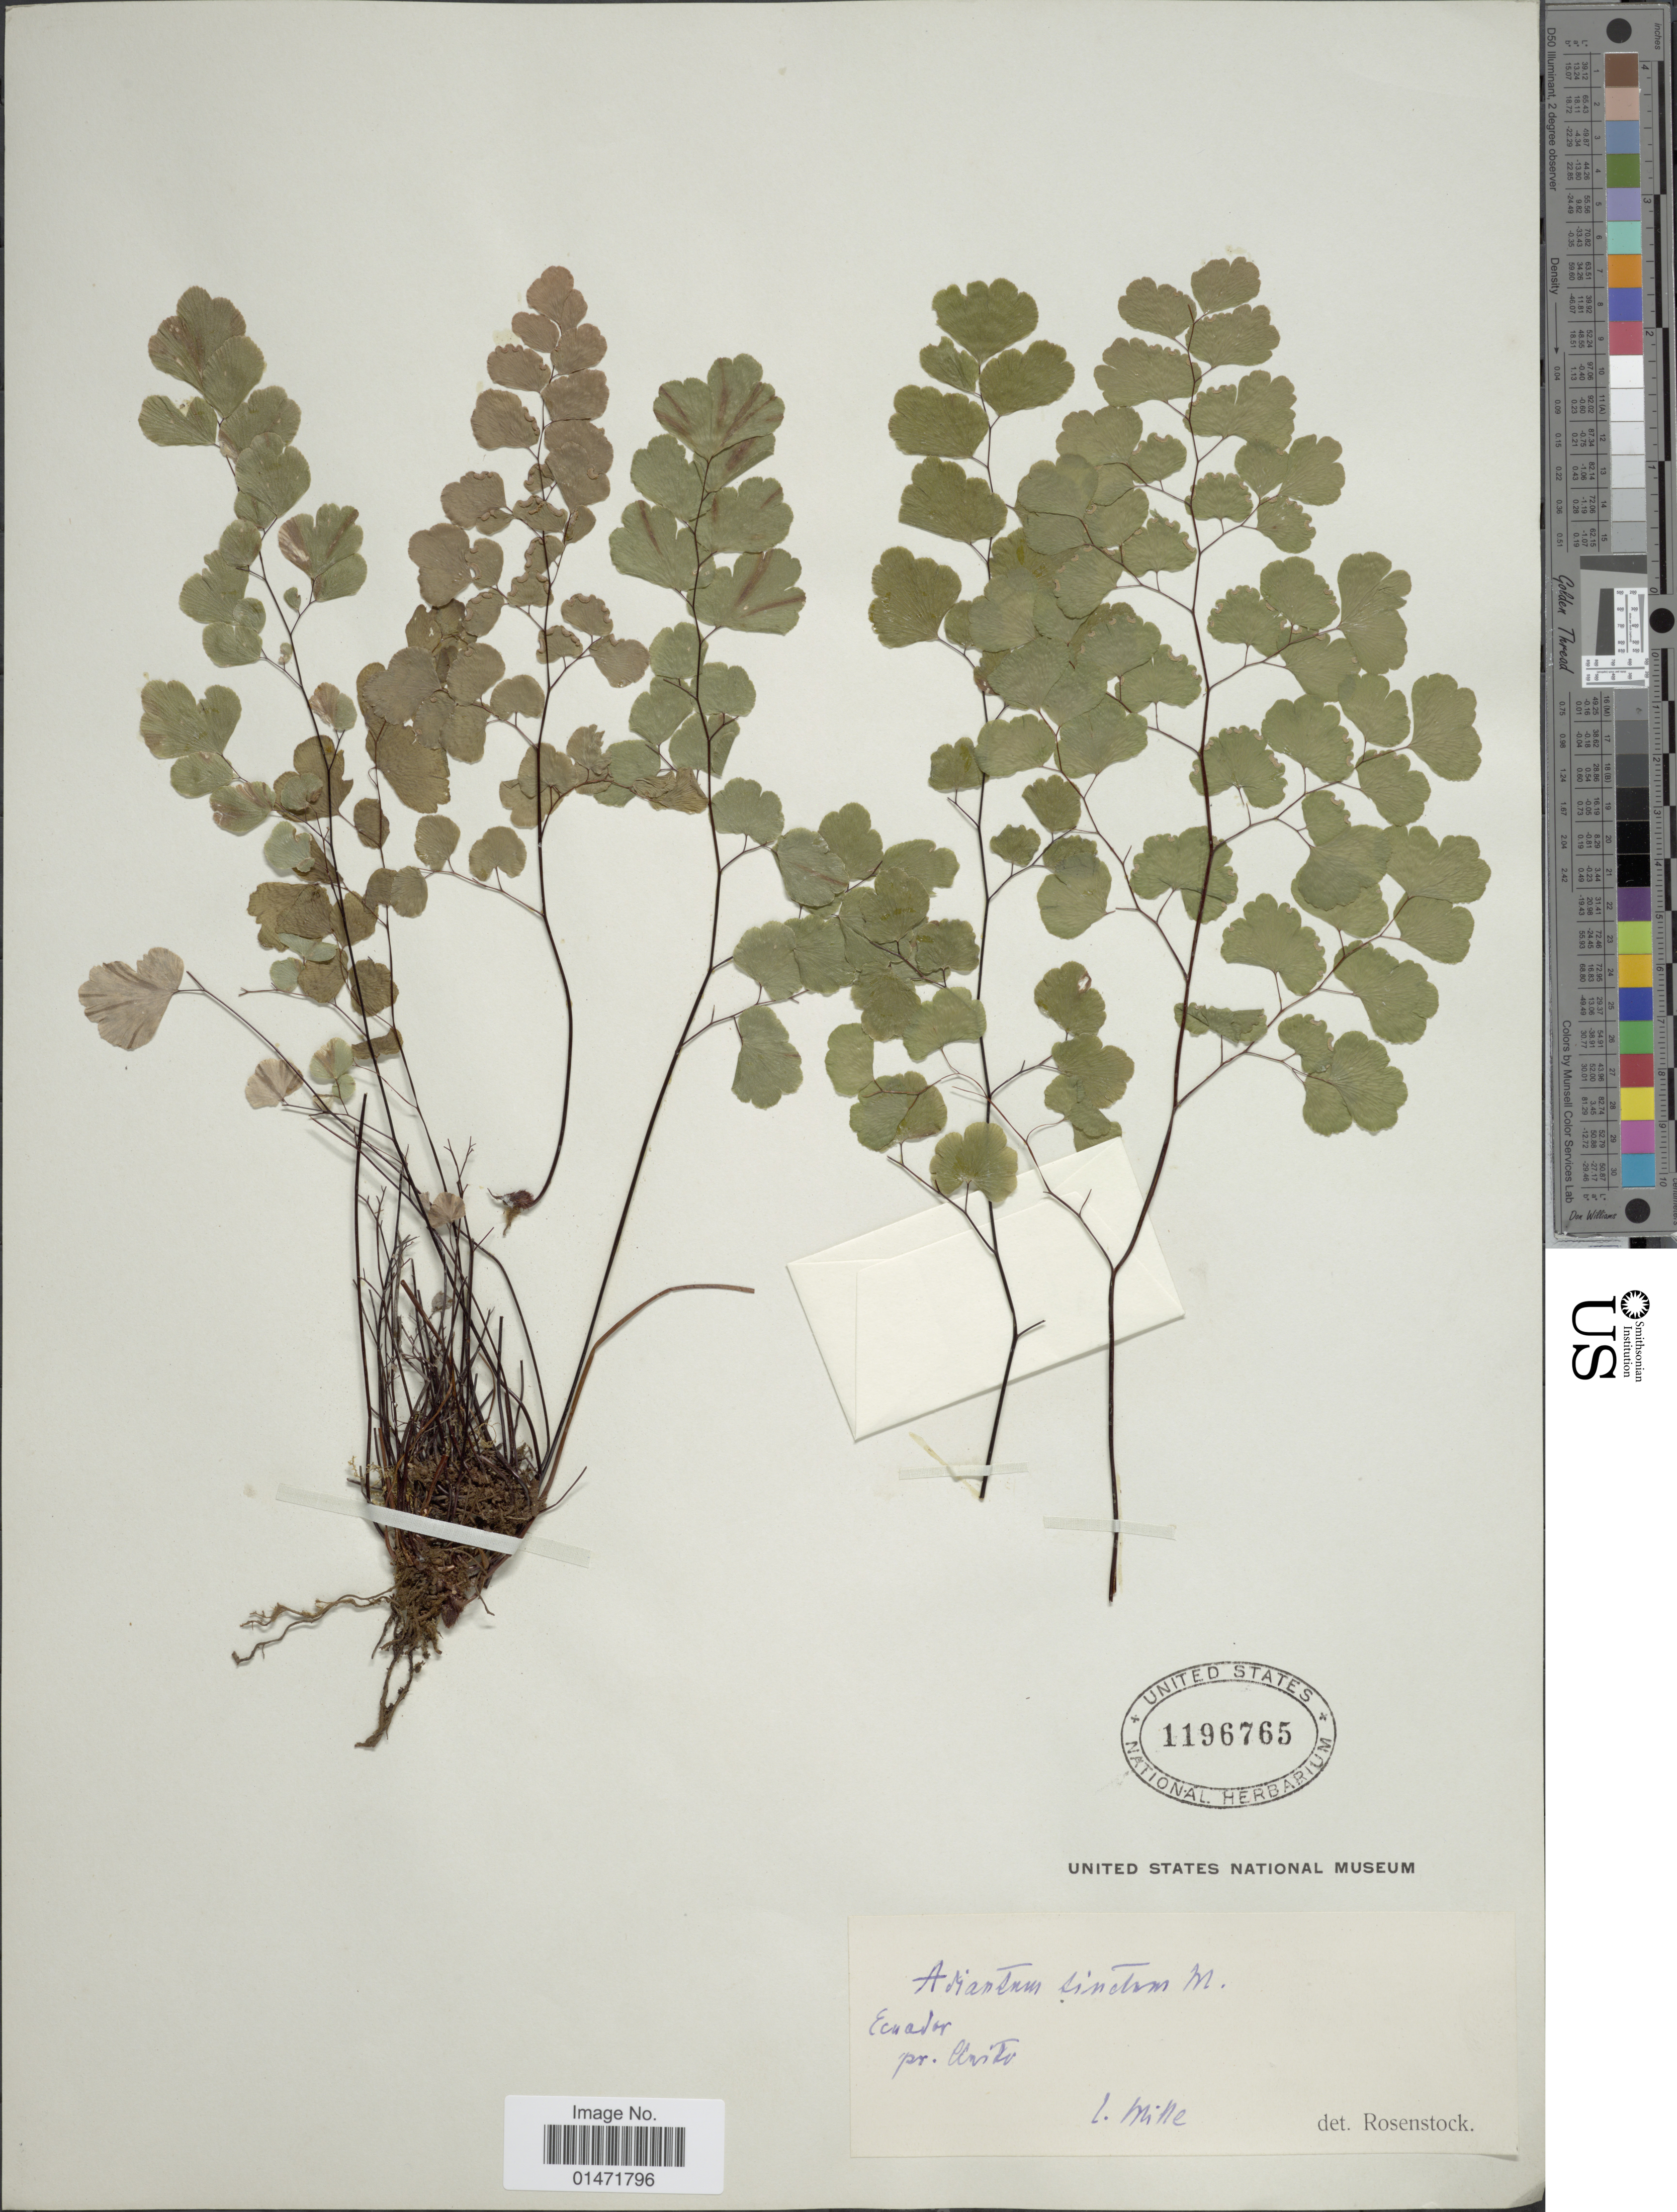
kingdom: Plantae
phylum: Tracheophyta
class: Polypodiopsida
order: Polypodiales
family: Pteridaceae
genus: Adiantum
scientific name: Adiantum tinctum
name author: T. Moore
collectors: Mille, --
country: Ecuador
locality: Pr. Anito [interpreted]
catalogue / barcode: US 1196765